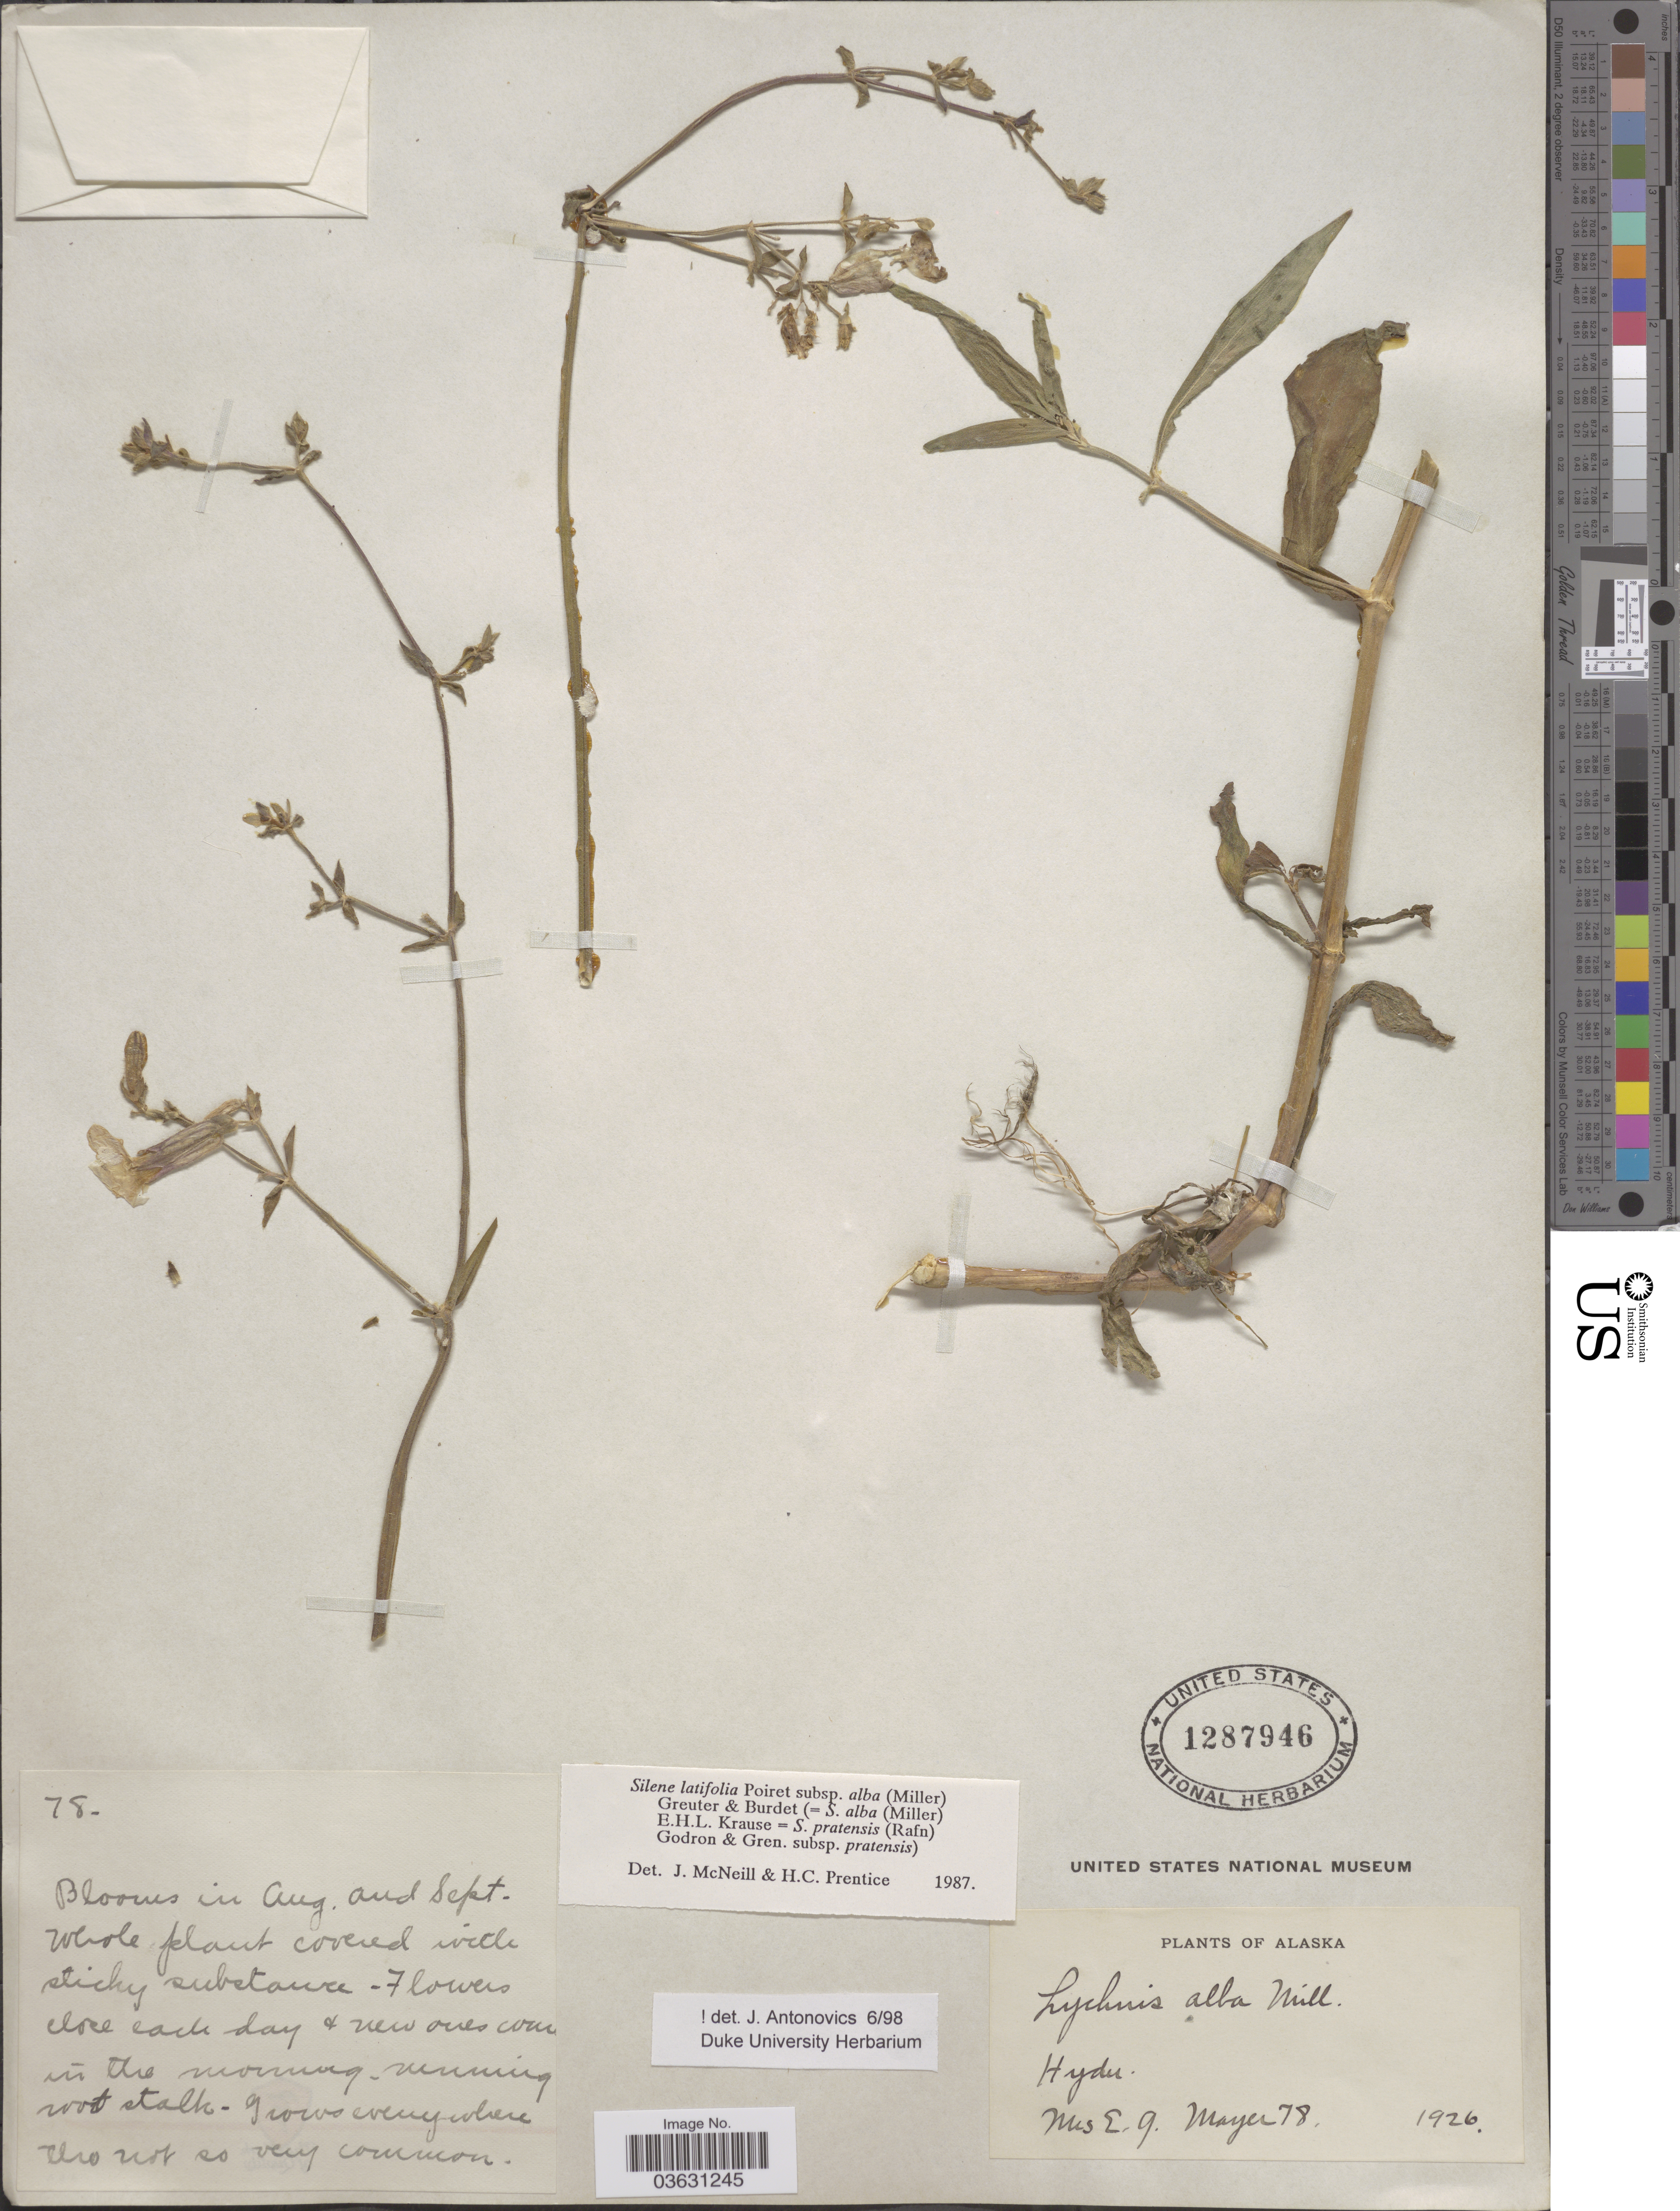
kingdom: Plantae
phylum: Tracheophyta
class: Magnoliopsida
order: Caryophyllales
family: Caryophyllaceae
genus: Silene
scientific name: Silene latifolia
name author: Poir.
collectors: E. Mayer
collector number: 78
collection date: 1926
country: United States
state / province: Alaska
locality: Hyder.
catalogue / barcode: US 1287946